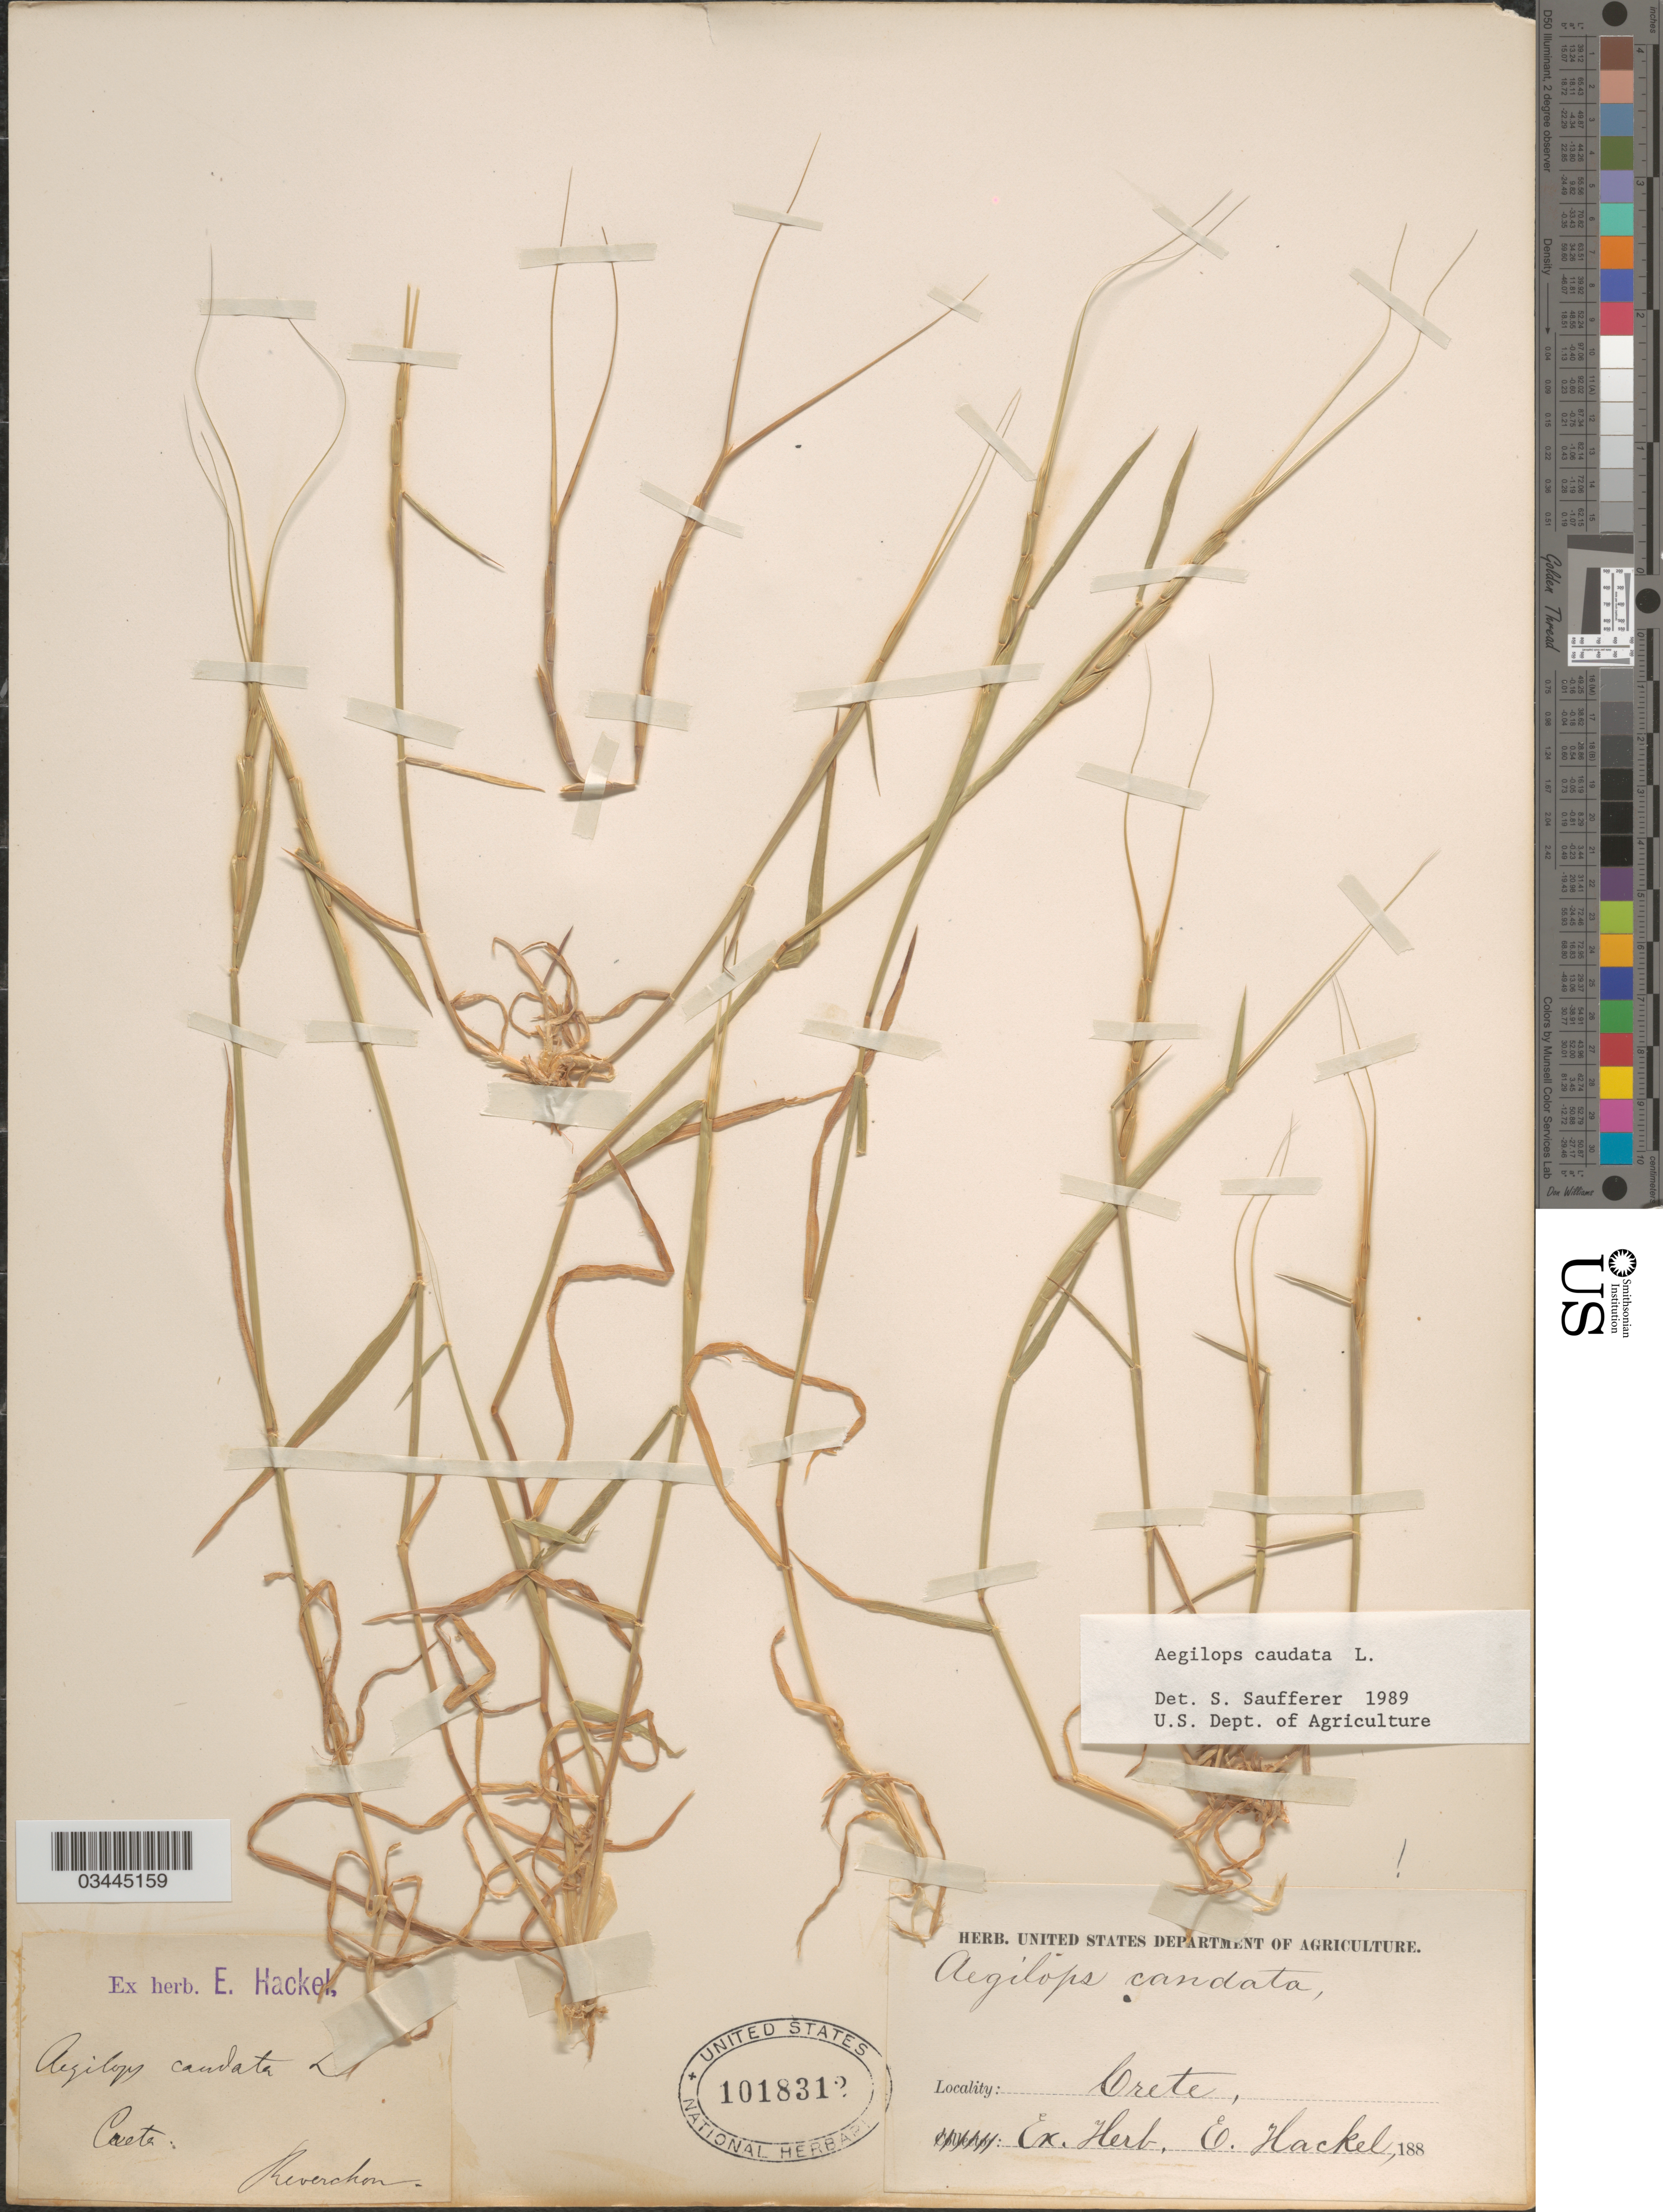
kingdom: Plantae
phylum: Tracheophyta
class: Liliopsida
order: Poales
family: Poaceae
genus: Aegilops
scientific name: Aegilops caudata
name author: L.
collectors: -. Reverchon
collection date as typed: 188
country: Greece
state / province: Crete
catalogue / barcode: US 1018312